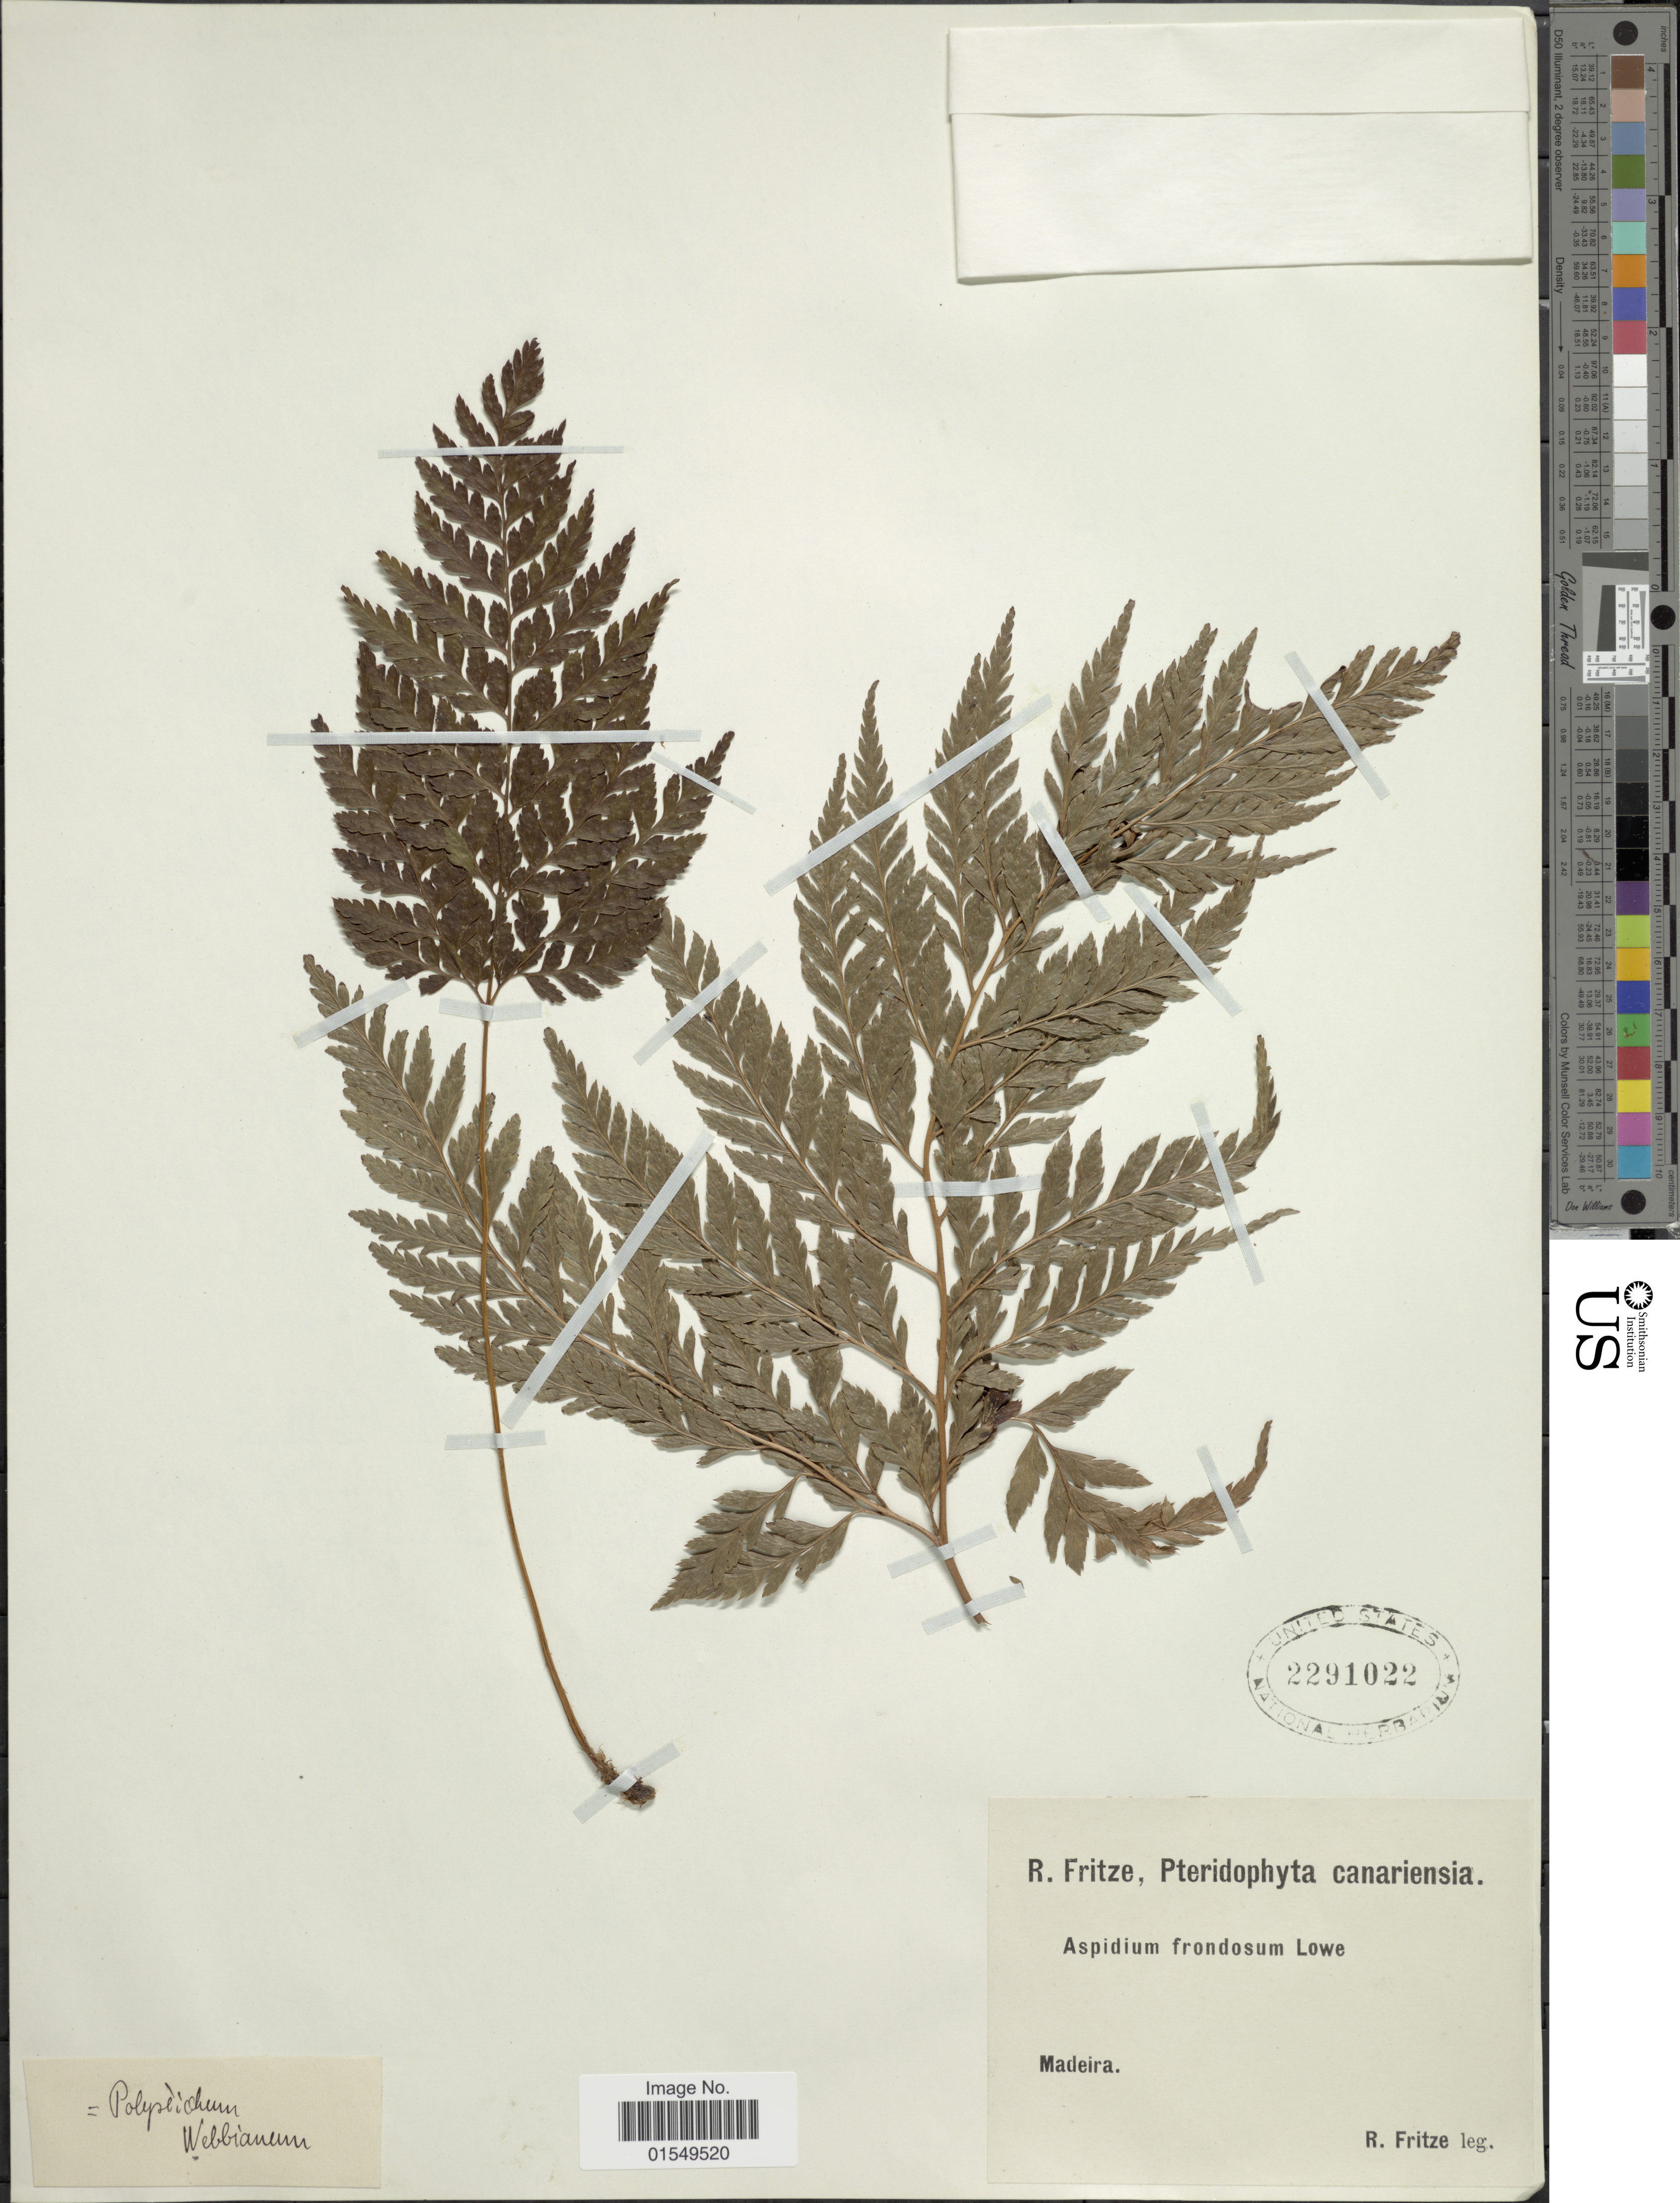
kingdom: Plantae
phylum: Tracheophyta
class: Polypodiopsida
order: Polypodiales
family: Dryopteridaceae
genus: Arachniodes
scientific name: Arachniodes webbiana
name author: (A. Braun) Schelpe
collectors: R. Fritze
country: Portugal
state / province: Madeira (Aut. Reg.)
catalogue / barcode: US 2291022